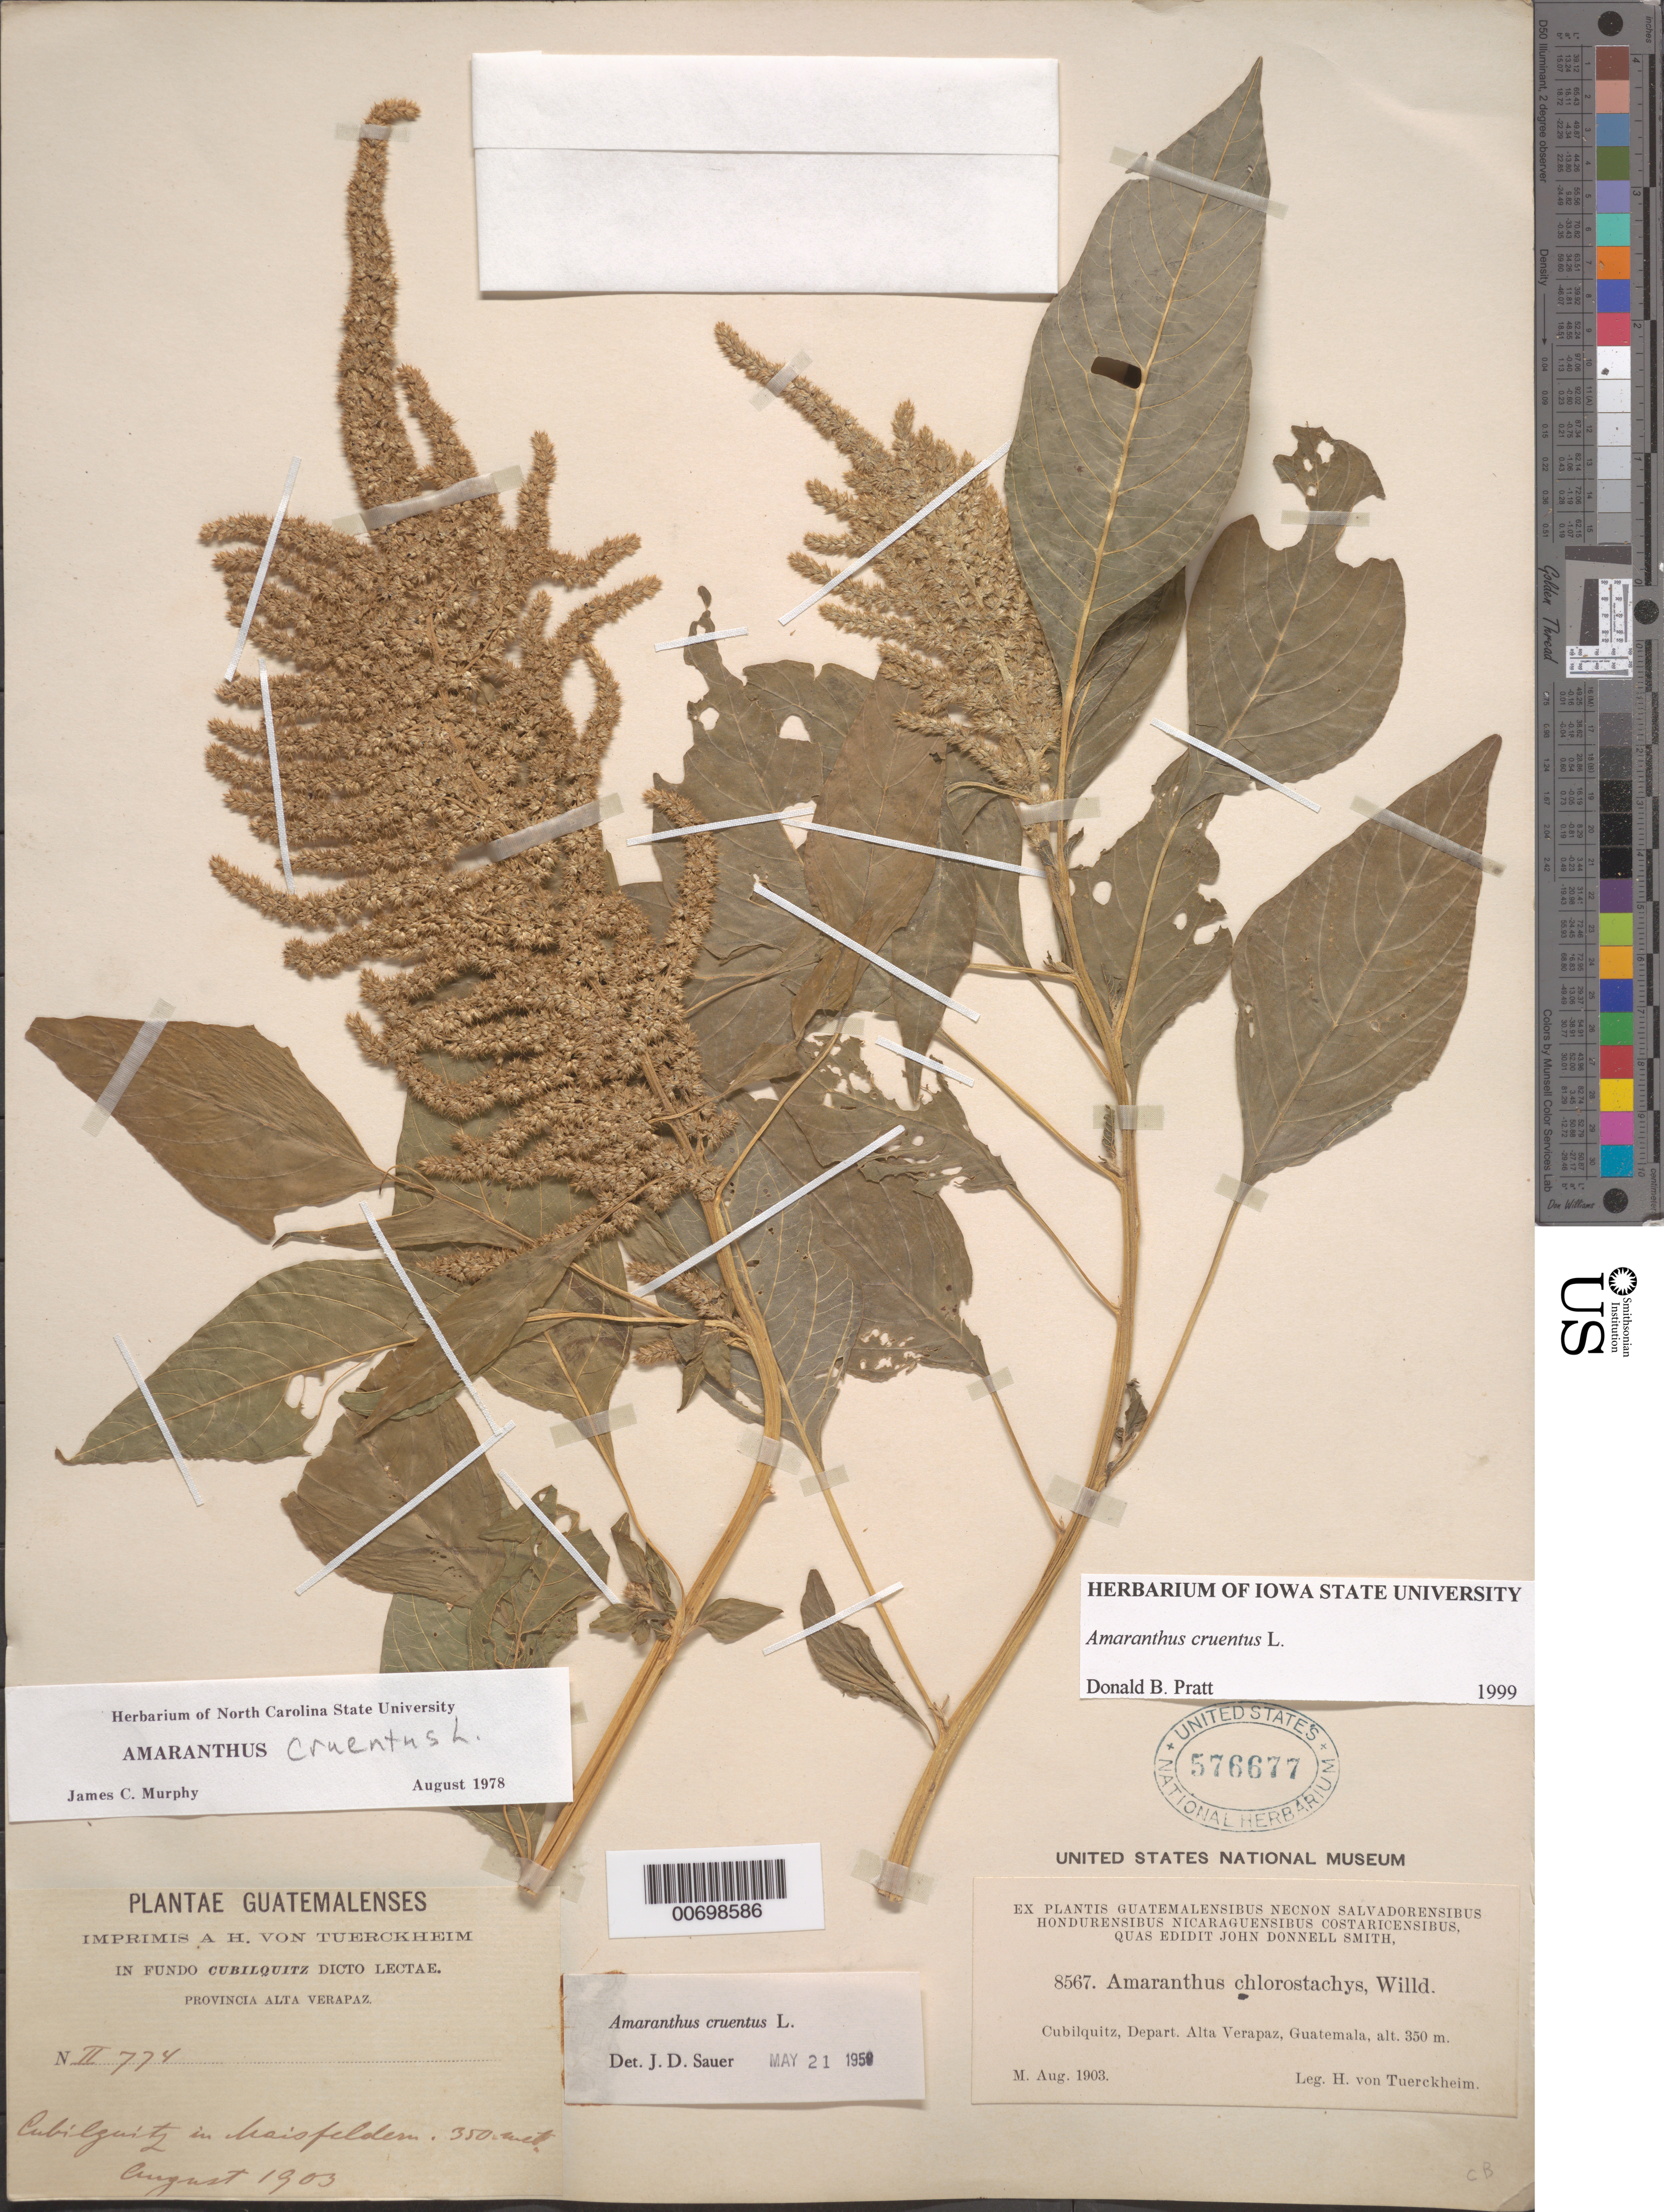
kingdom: Plantae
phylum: Tracheophyta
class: Magnoliopsida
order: Caryophyllales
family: Amaranthaceae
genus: Amaranthus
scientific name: Amaranthus cruentus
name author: L.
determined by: Murphy, J. C.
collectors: H. von Türckheim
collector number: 8567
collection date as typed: Aug 1903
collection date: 1903-08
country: Guatemala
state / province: Alta Verapaz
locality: Cubilquitz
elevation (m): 350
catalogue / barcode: US 576677